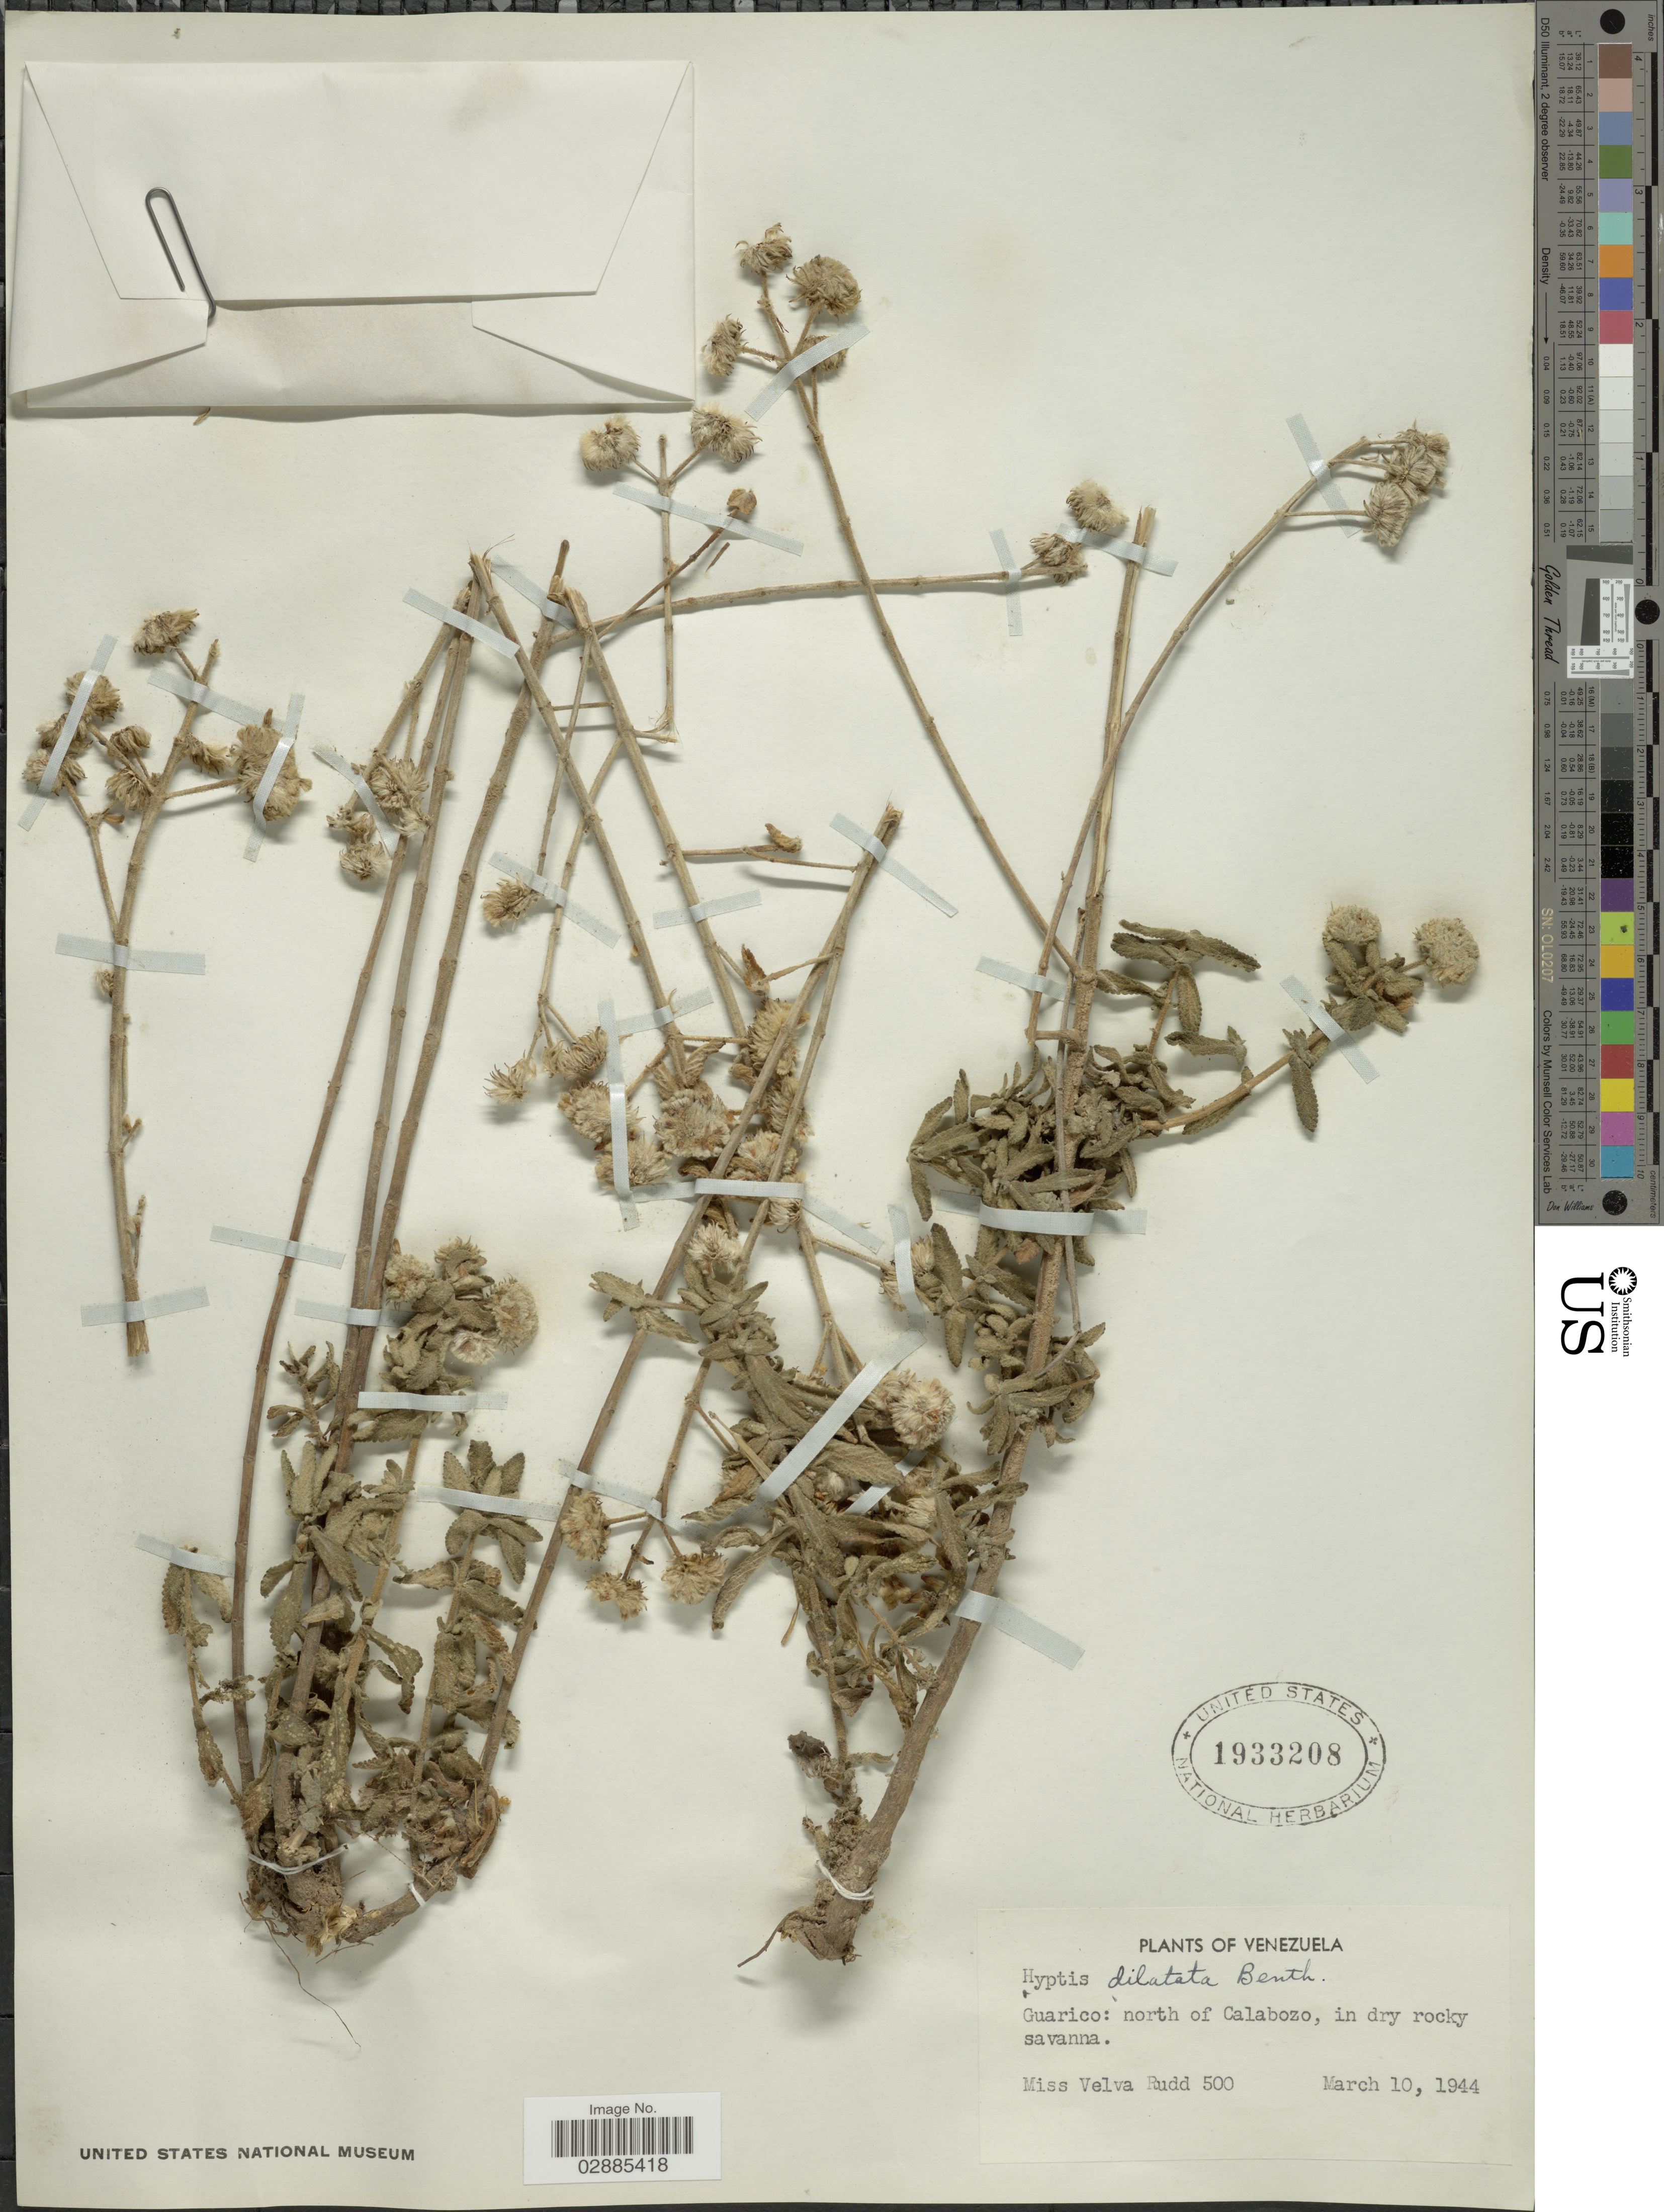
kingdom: Plantae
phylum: Tracheophyta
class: Magnoliopsida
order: Lamiales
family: Lamiaceae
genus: Hyptis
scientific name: Hyptis dilatata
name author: Benth.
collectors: V. E. Rudd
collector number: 500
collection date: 1944-03-10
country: Venezuela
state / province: Guárico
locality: North of Calabozo, in dry rocky savanna.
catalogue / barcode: US 1933208